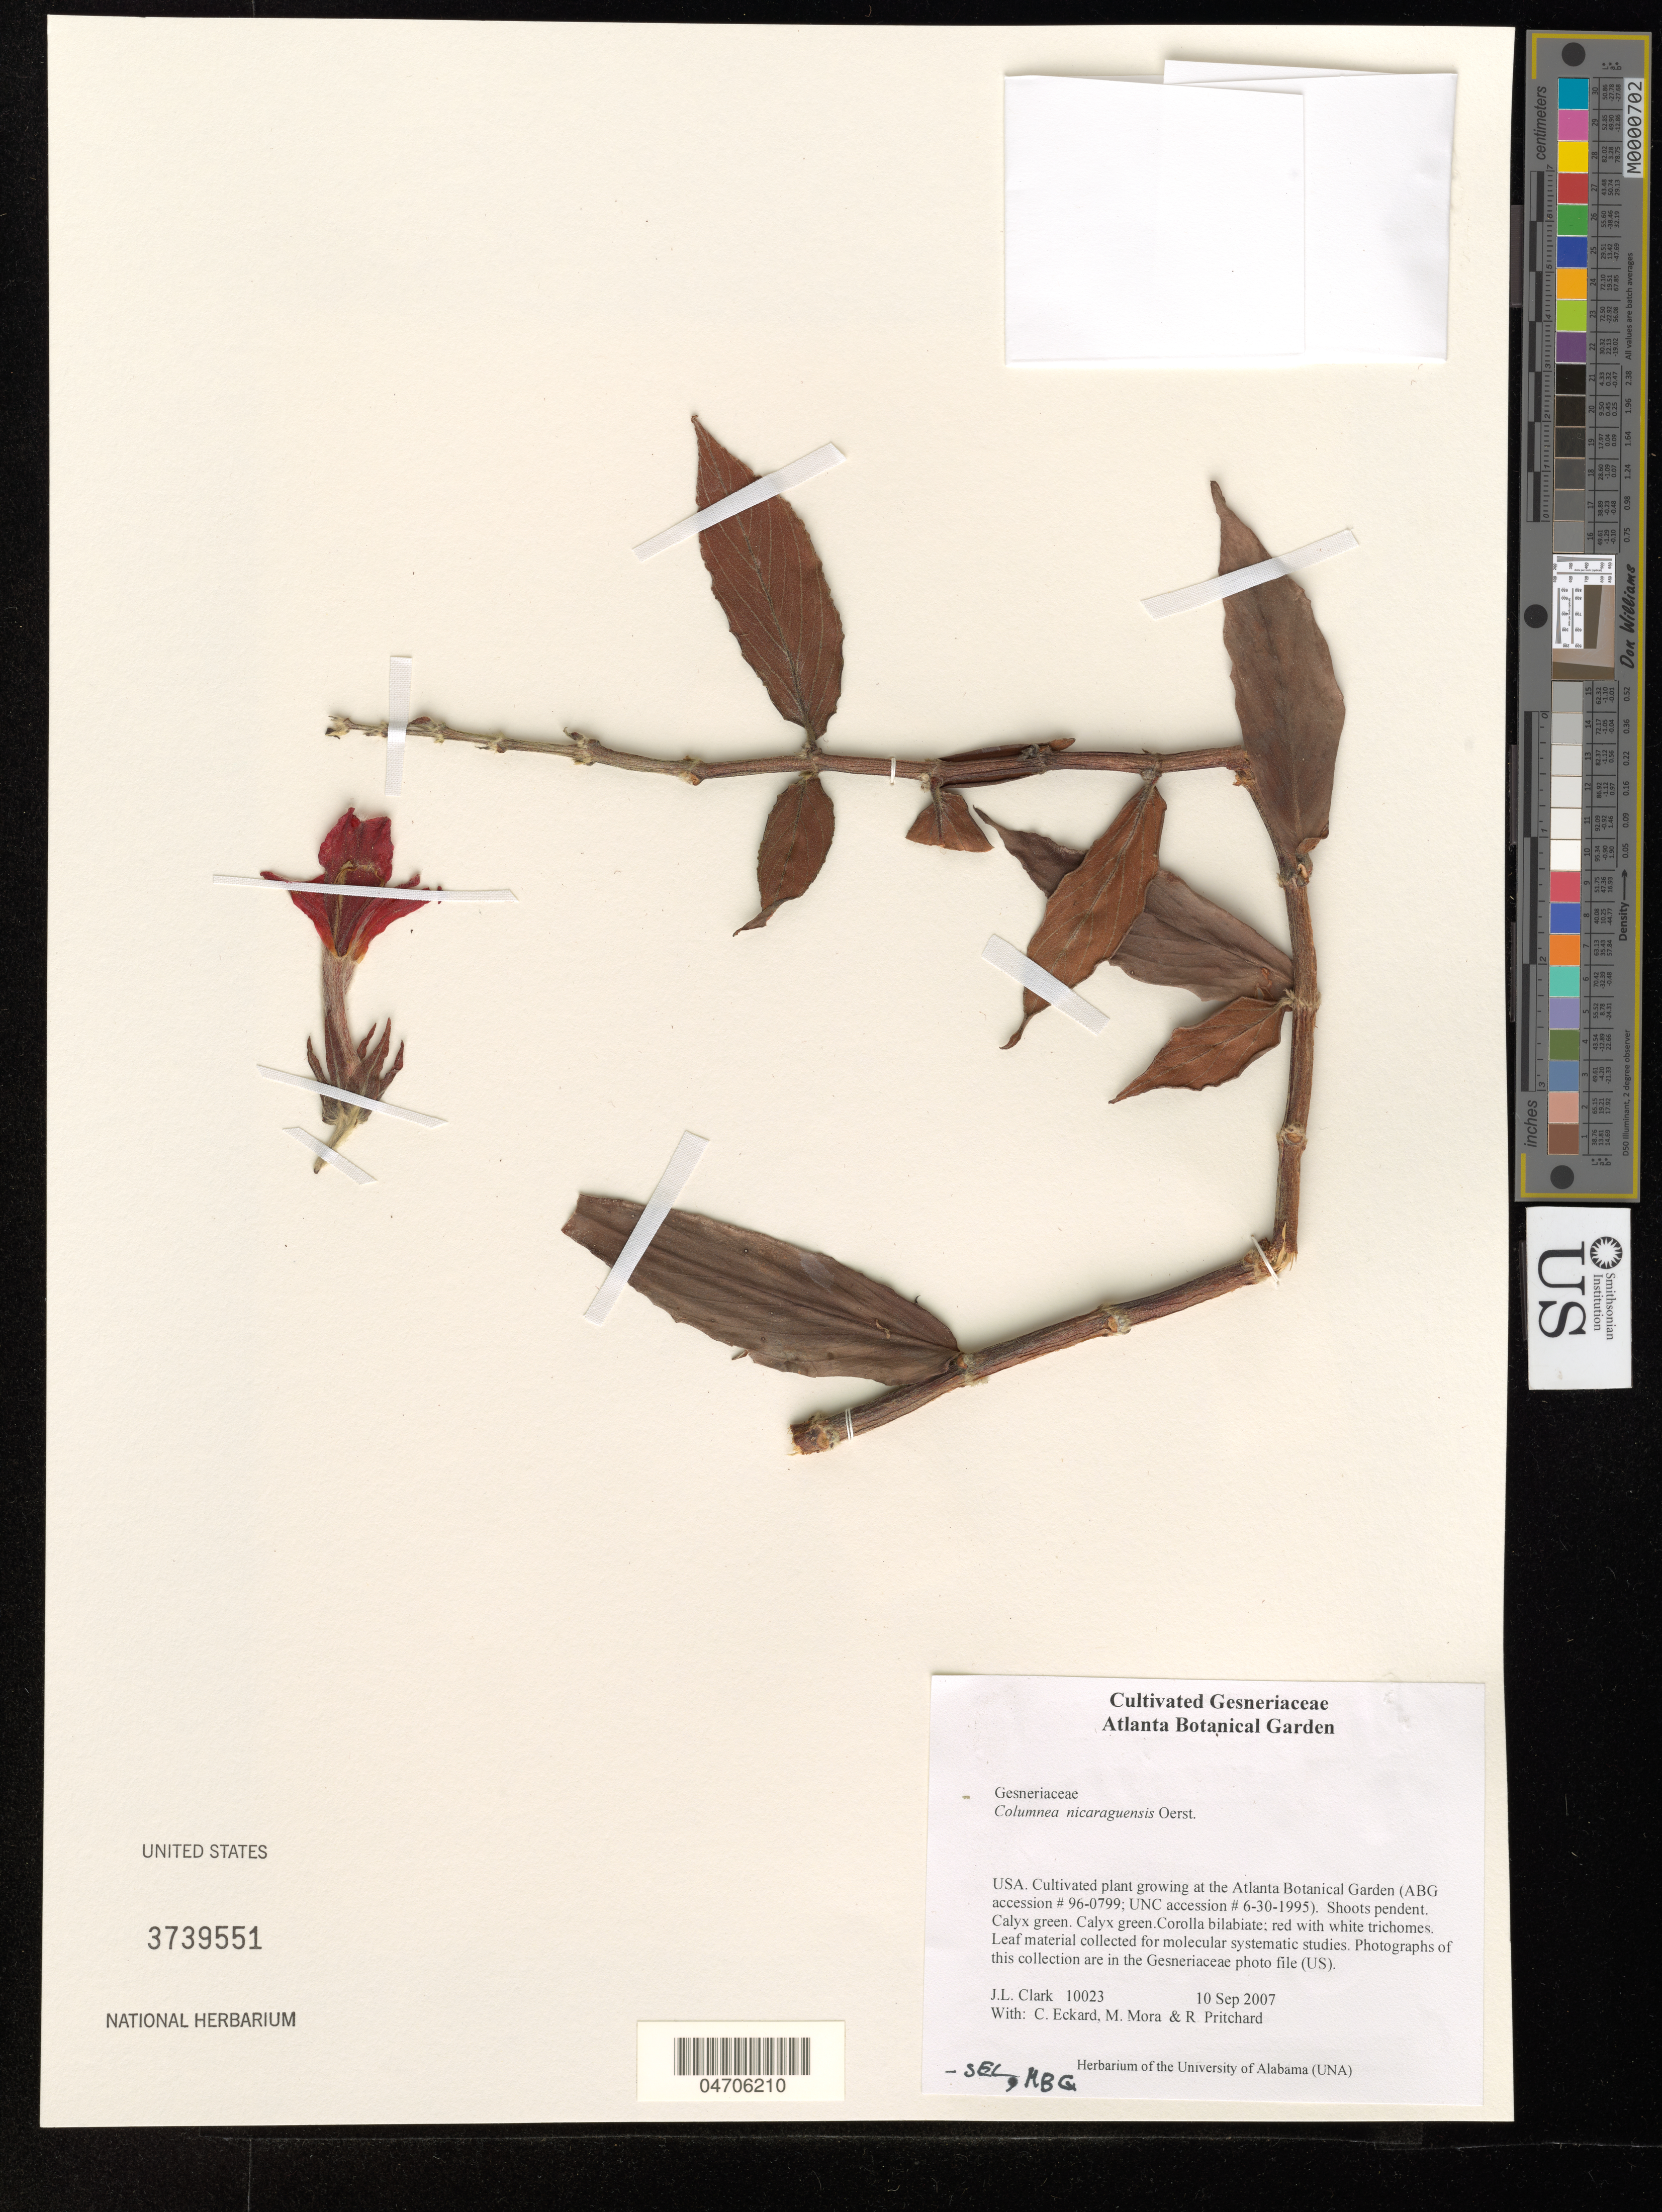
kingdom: Plantae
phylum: Tracheophyta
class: Magnoliopsida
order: Lamiales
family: Gesneriaceae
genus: Columnea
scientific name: Columnea nicaraguensis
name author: Oerst.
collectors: J. L. Clark, C. Eckard, M. Mora & R. Pritchard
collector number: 10023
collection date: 2007-09-10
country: United States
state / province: Georgia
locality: At the Atlanta Botanical Garden (ABG accession # 96-0799; UNC accession # 6-30-1995).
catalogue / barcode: US 3739551